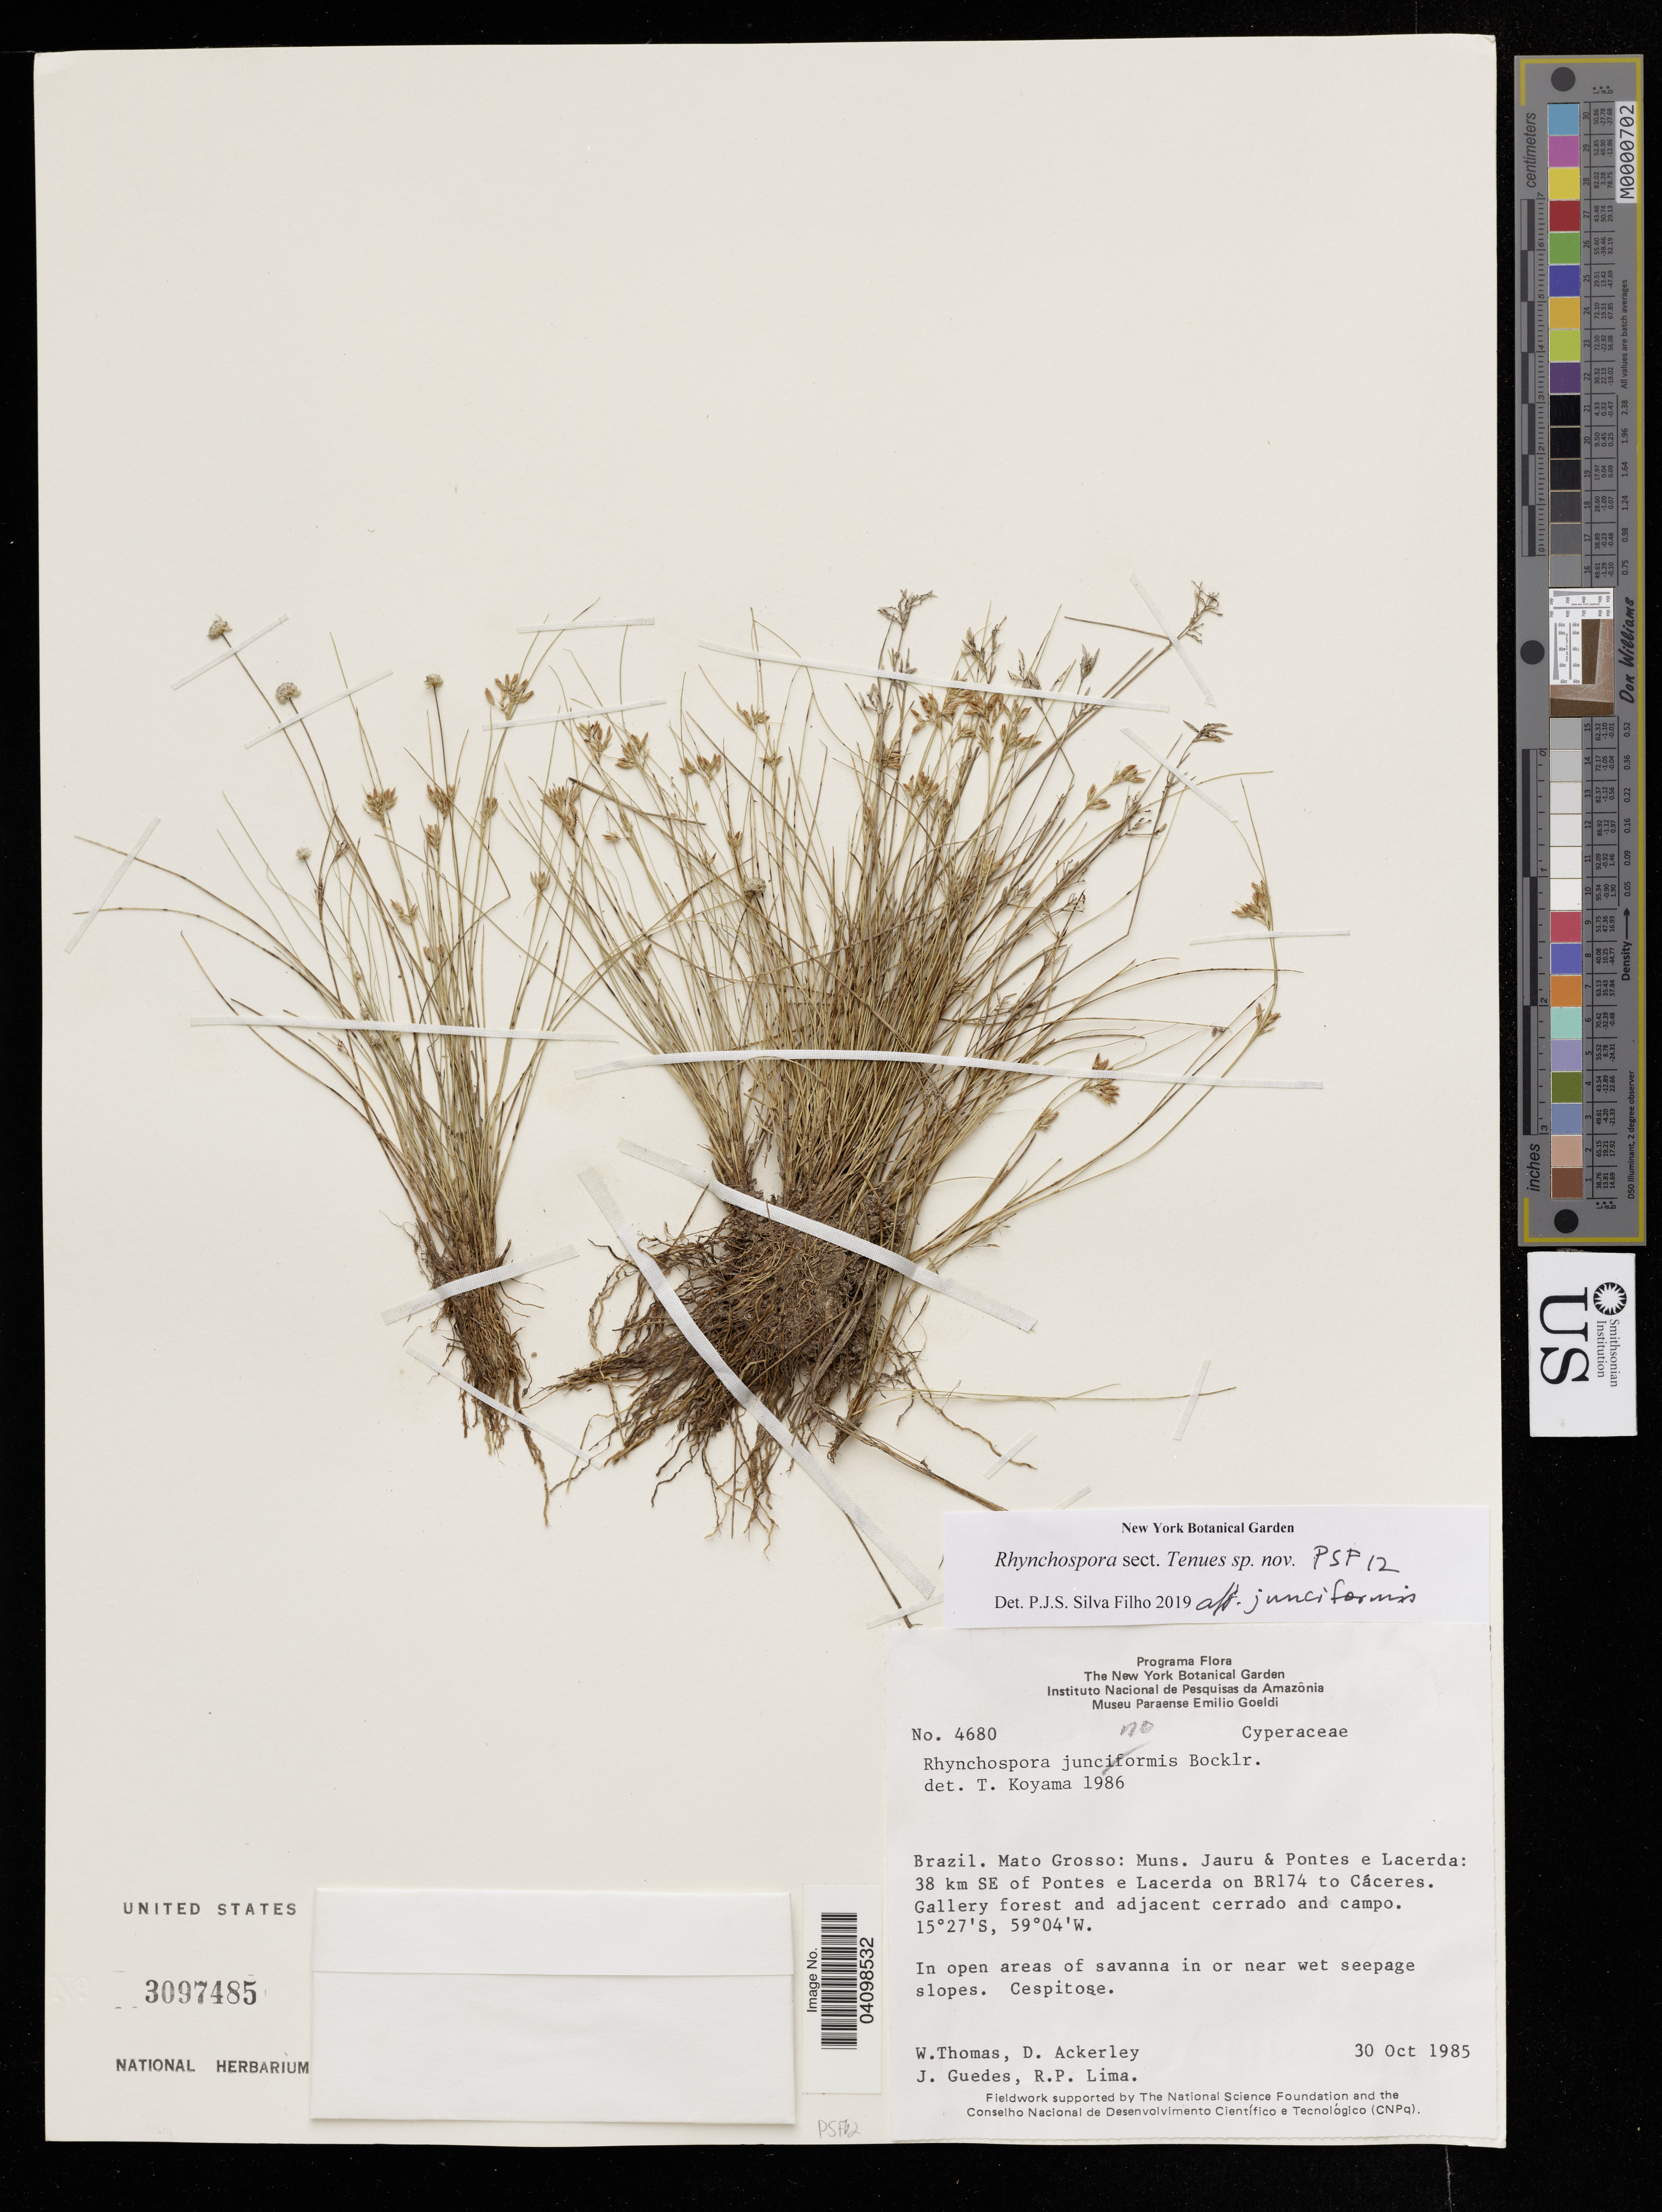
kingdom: Plantae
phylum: Tracheophyta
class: Liliopsida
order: Poales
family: Cyperaceae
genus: Rhynchospora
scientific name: Rhynchospora sp.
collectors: W. Thomas, D. Ackerley, J. Guedes & R. P. Lima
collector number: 4680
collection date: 1985-10-30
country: Brazil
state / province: Mato Grosso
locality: Muns. Jauru & Pontes e Lacerda: 38 km SE of Pontes e Lacerda on BR174 to Cáceres. Gallery forest and adjacent cerrado and campo.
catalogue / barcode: US 3097485